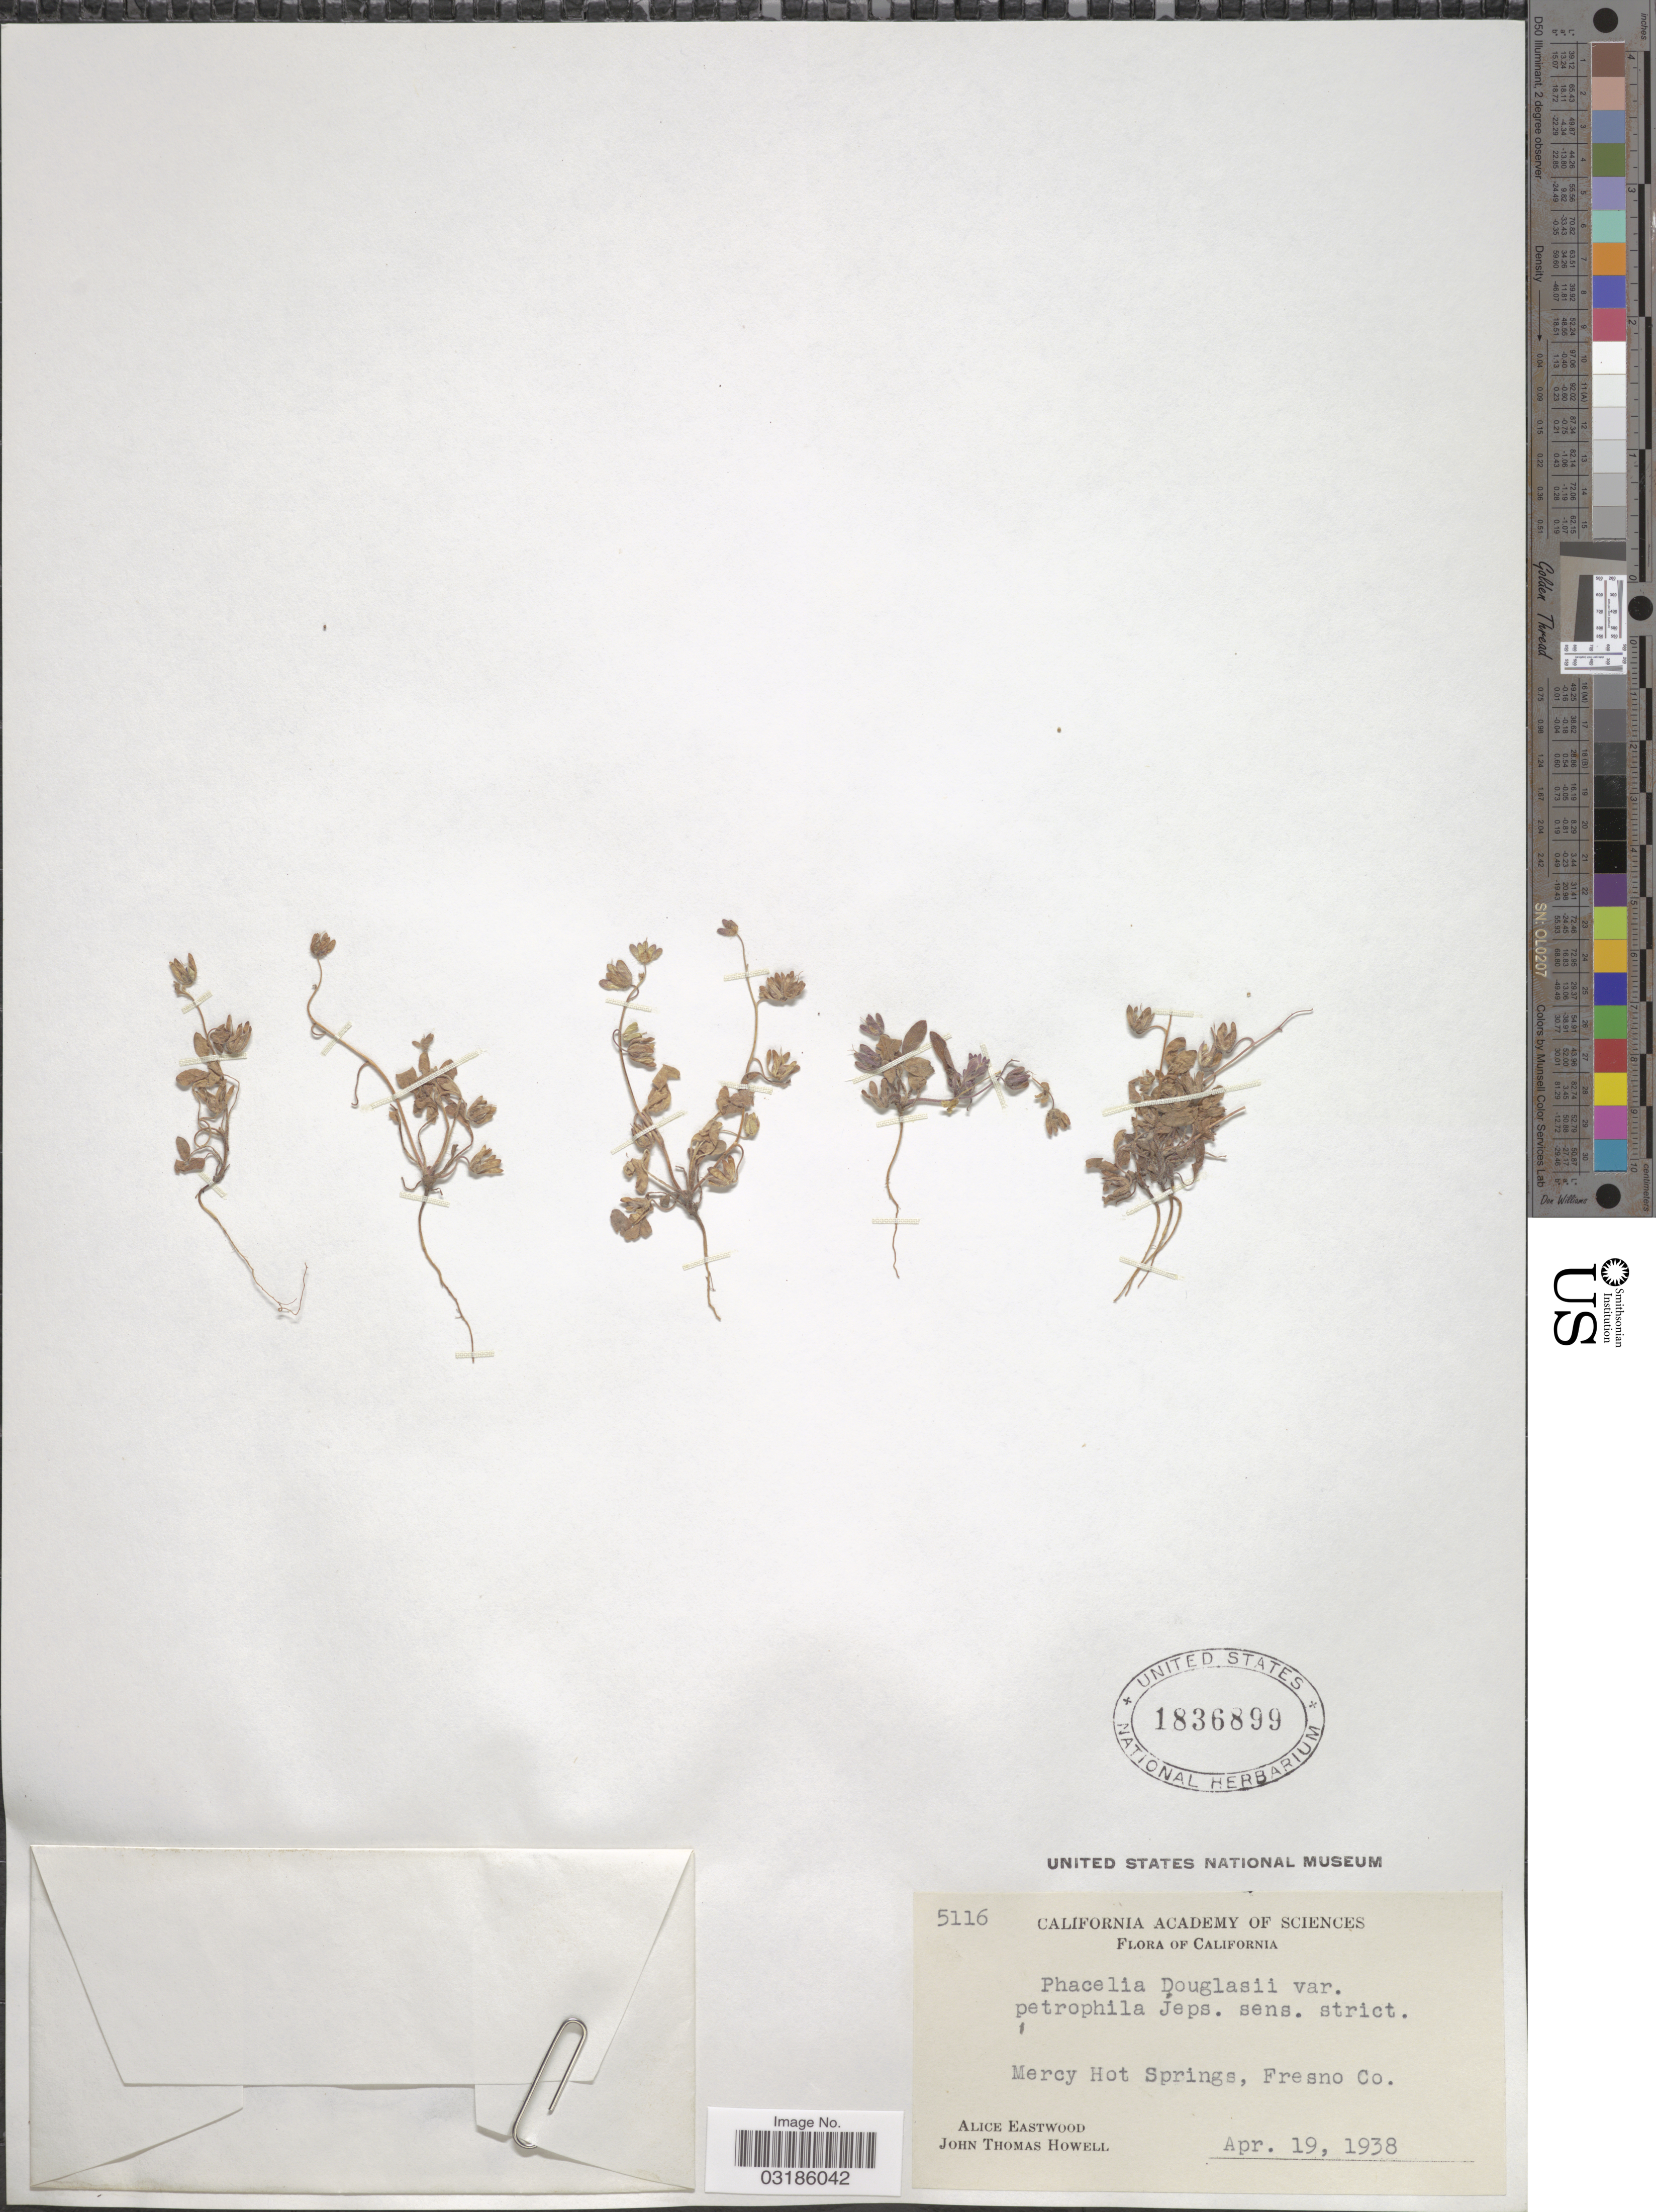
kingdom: Plantae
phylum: Tracheophyta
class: Magnoliopsida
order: Boraginales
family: Hydrophyllaceae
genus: Phacelia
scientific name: Phacelia douglasii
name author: (Benth.) Torr.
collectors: J. T. Howell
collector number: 5116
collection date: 1938-04-19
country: United States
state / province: California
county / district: Fresno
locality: Mercy Hot Springs, Fresno Co.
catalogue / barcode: US 1836899